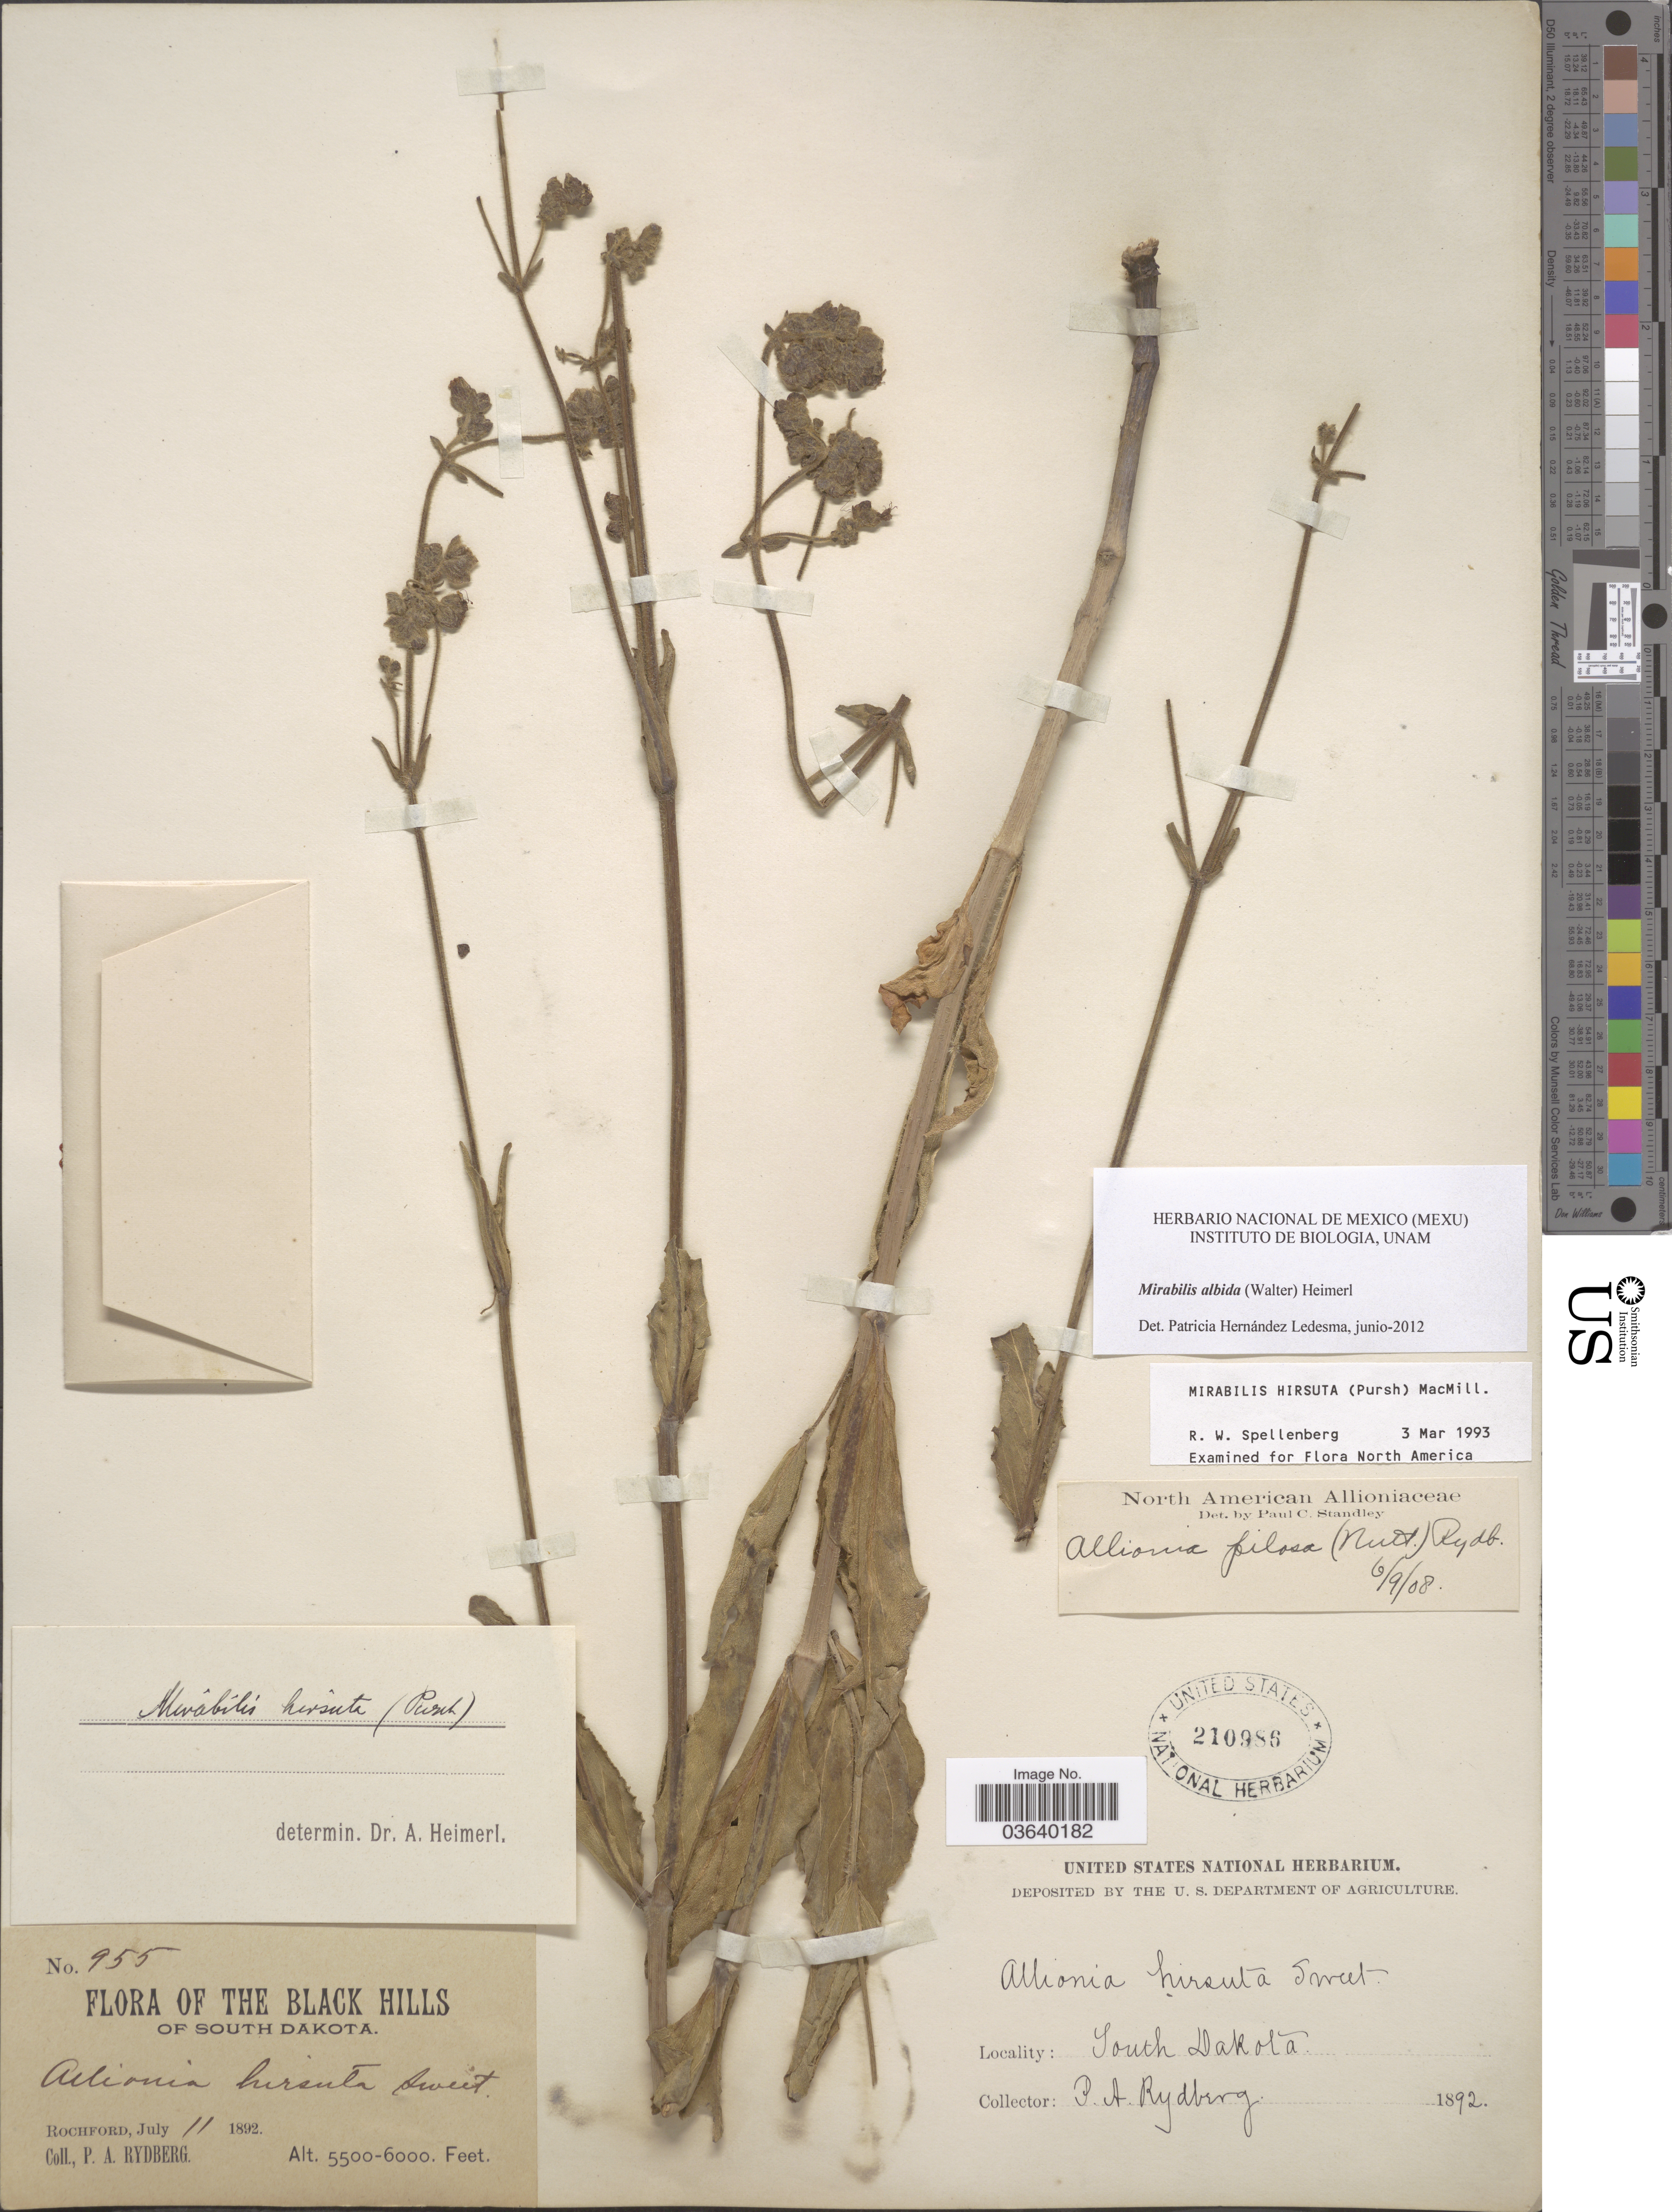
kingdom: Plantae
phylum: Tracheophyta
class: Magnoliopsida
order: Caryophyllales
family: Nyctaginaceae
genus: Mirabilis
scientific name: Mirabilis albida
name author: (Walter) Heimerl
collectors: P. A. Rydberg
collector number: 955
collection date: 1892-07-11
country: United States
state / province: South Dakota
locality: The Black Hills of South Dakota. Rochford.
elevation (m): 1676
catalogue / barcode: US 210986